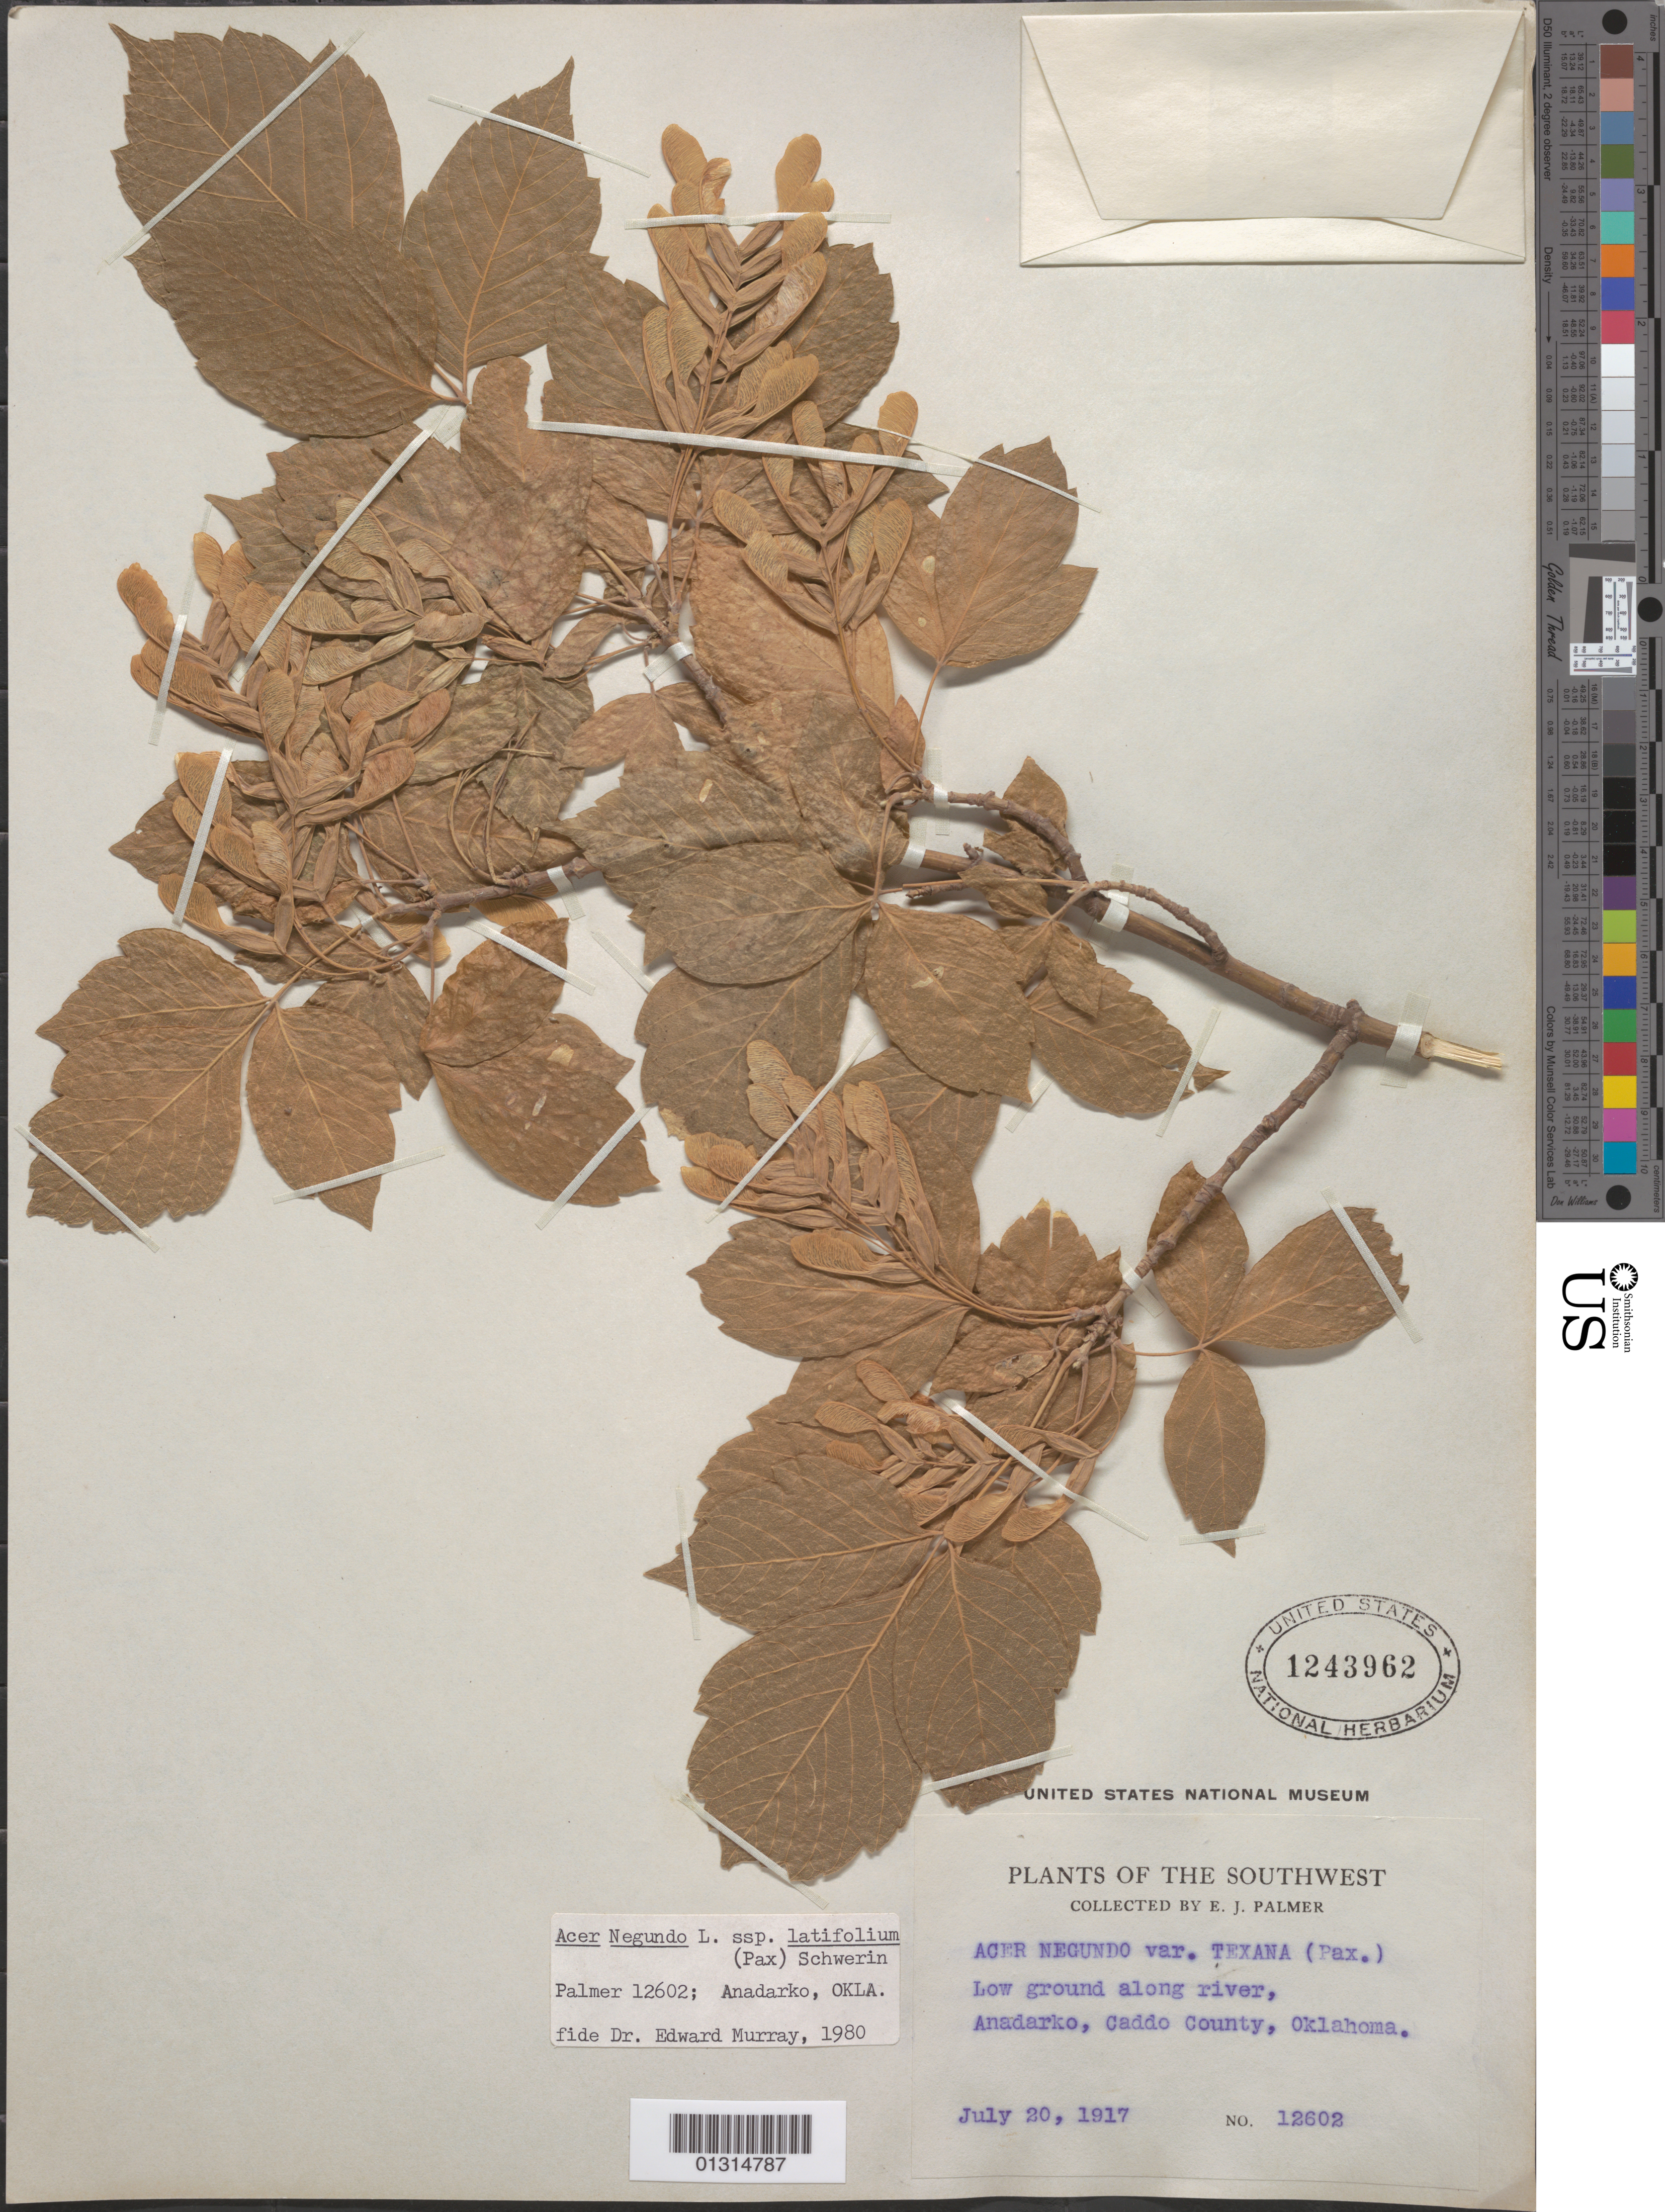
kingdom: Plantae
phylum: Tracheophyta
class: Magnoliopsida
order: Sapindales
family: Sapindaceae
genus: Acer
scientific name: Acer negundo subsp. latifolium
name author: (Pax) Schwer.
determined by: Murray, Edward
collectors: E. J. Palmer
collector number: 12602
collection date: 1917-07-20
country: United States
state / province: Oklahoma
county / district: Caddo County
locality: Caddo County, Anadarko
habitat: Low ground along river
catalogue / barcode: US 1243962